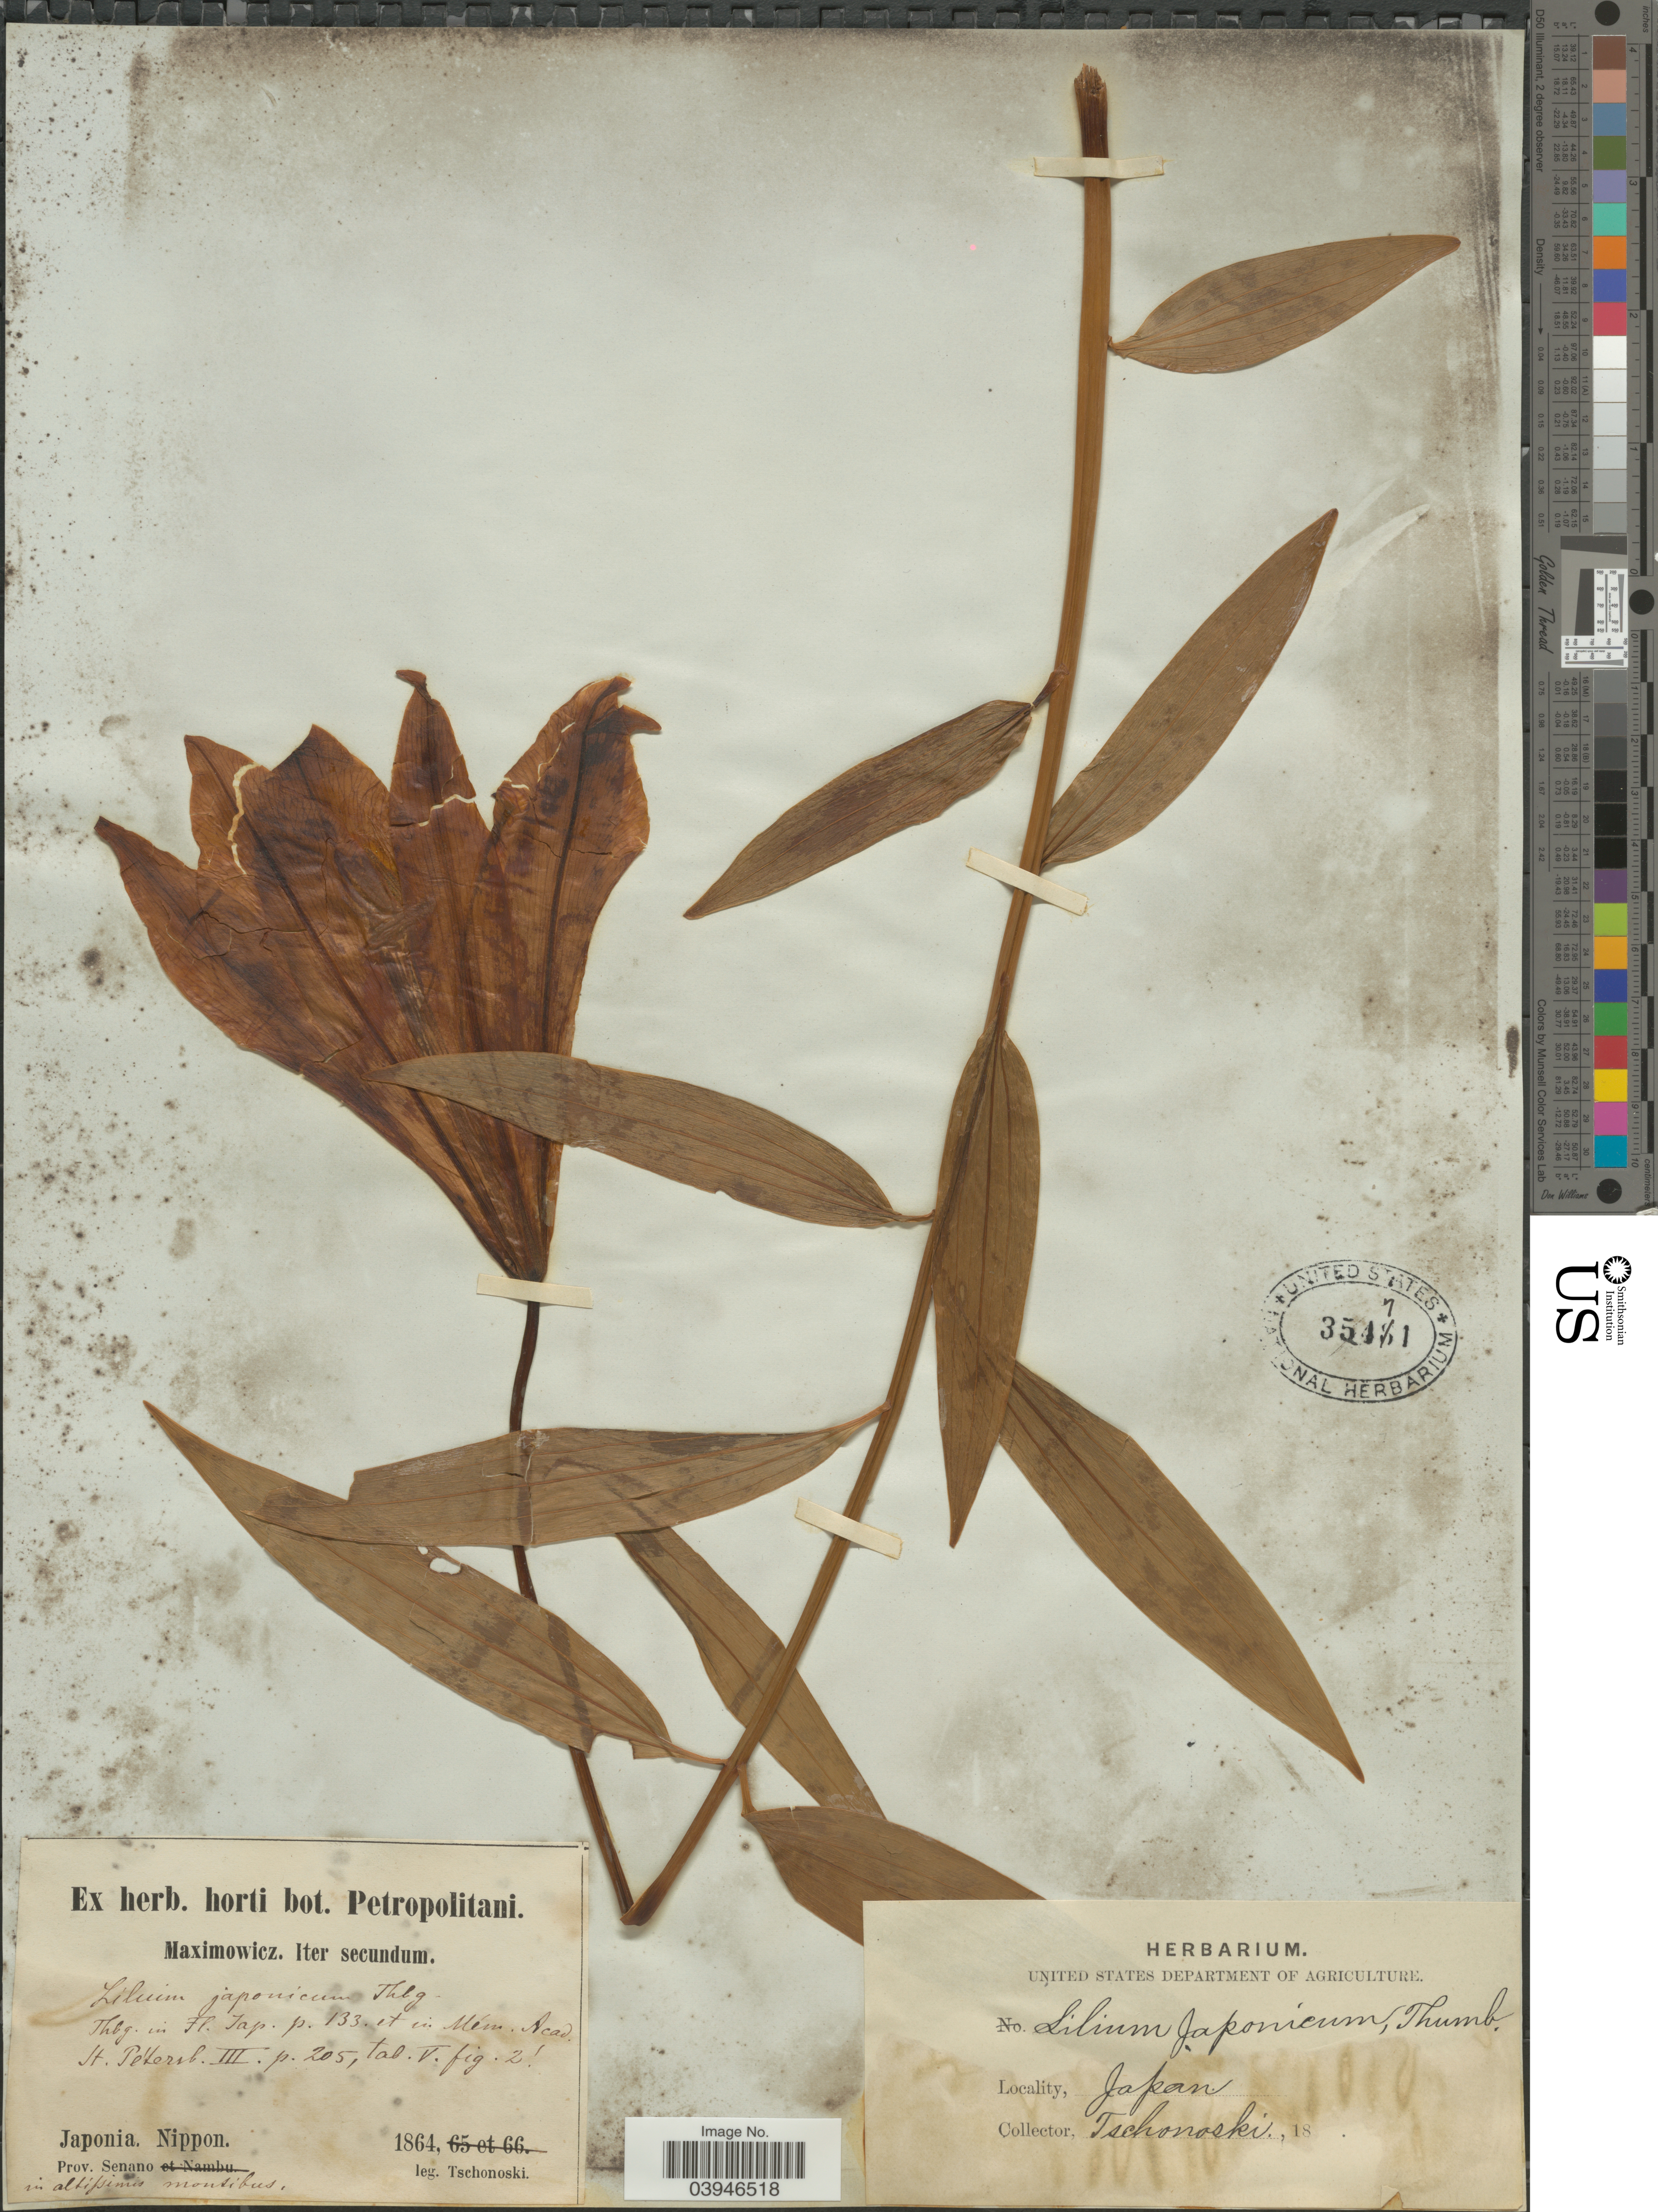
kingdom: Plantae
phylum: Tracheophyta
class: Liliopsida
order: Liliales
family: Liliaceae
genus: Lilium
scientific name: Lilium japonicum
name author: Thunb.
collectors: -. Tschonoski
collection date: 1864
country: Japan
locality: Nippon. Prov. Senano. In altissimis montibus.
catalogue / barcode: US 35471